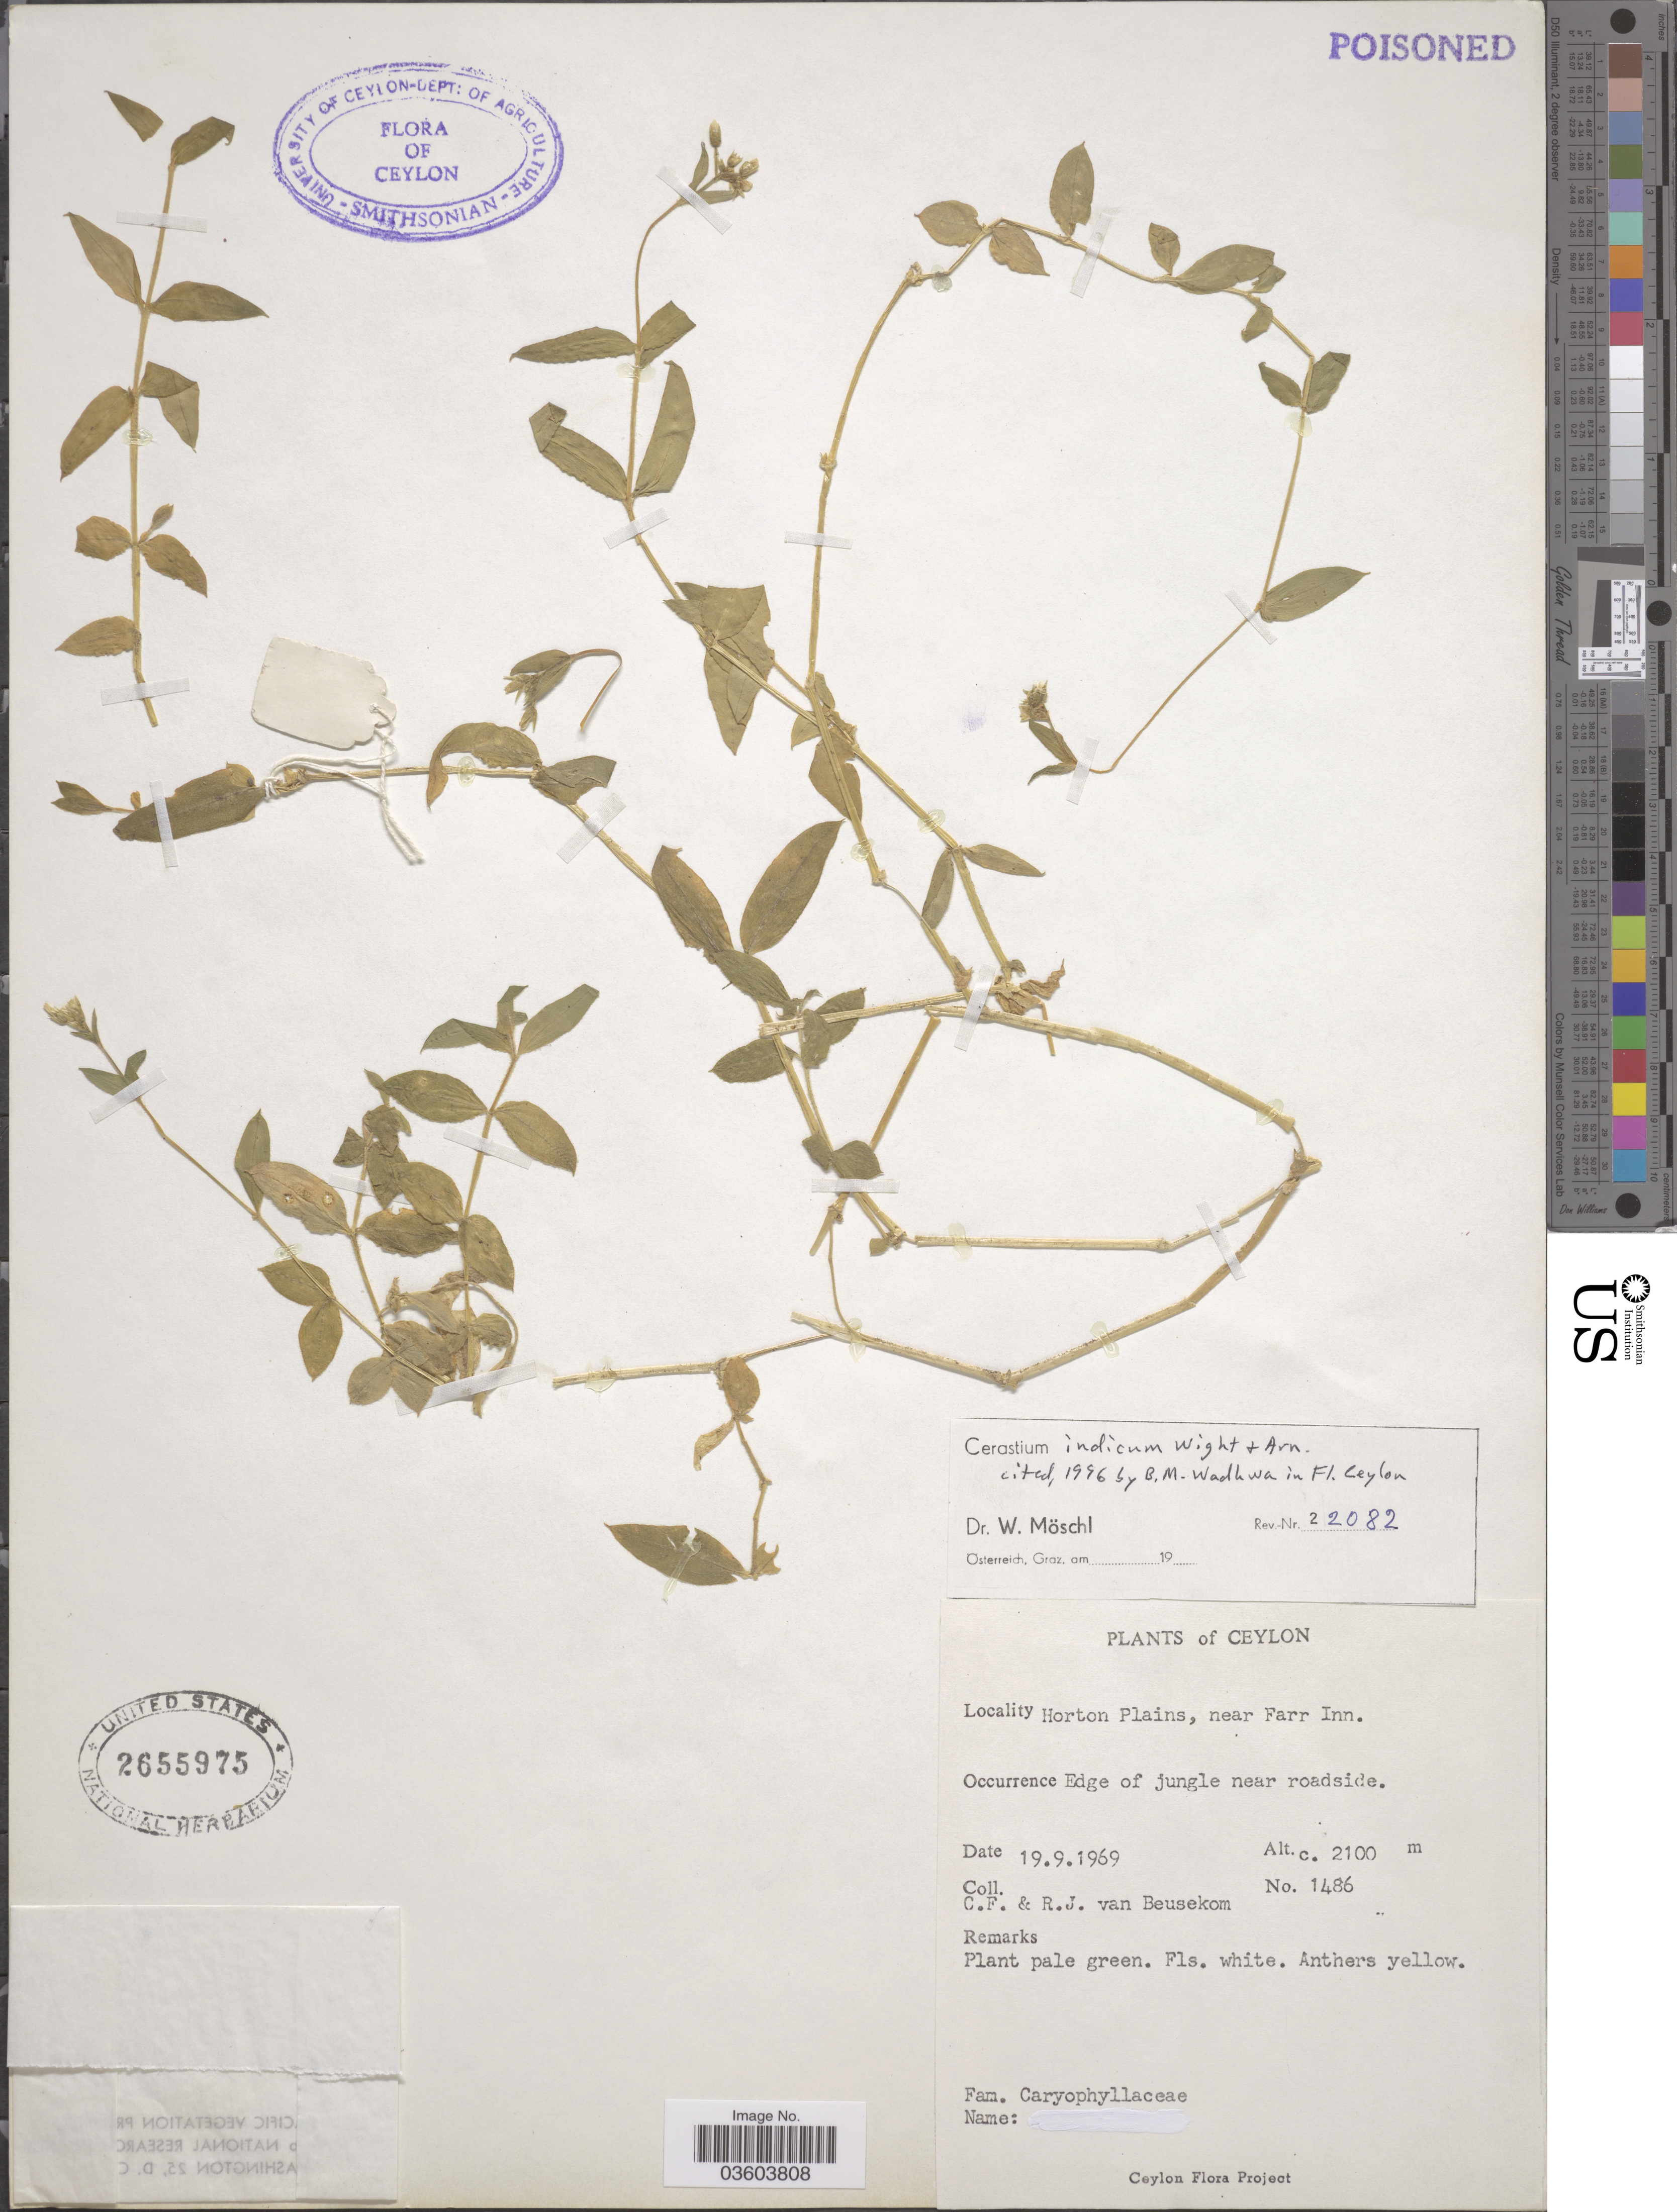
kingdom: Plantae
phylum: Tracheophyta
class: Magnoliopsida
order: Caryophyllales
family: Caryophyllaceae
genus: Cerastium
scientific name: Cerastium indicum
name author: Wight & Arn.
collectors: C. F. Beusekom & R. Beusekom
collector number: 1486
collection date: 1969-09-19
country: Sri Lanka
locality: Ceylon. Horton Plains, near Far Inn.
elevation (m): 2100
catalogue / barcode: US 2655975